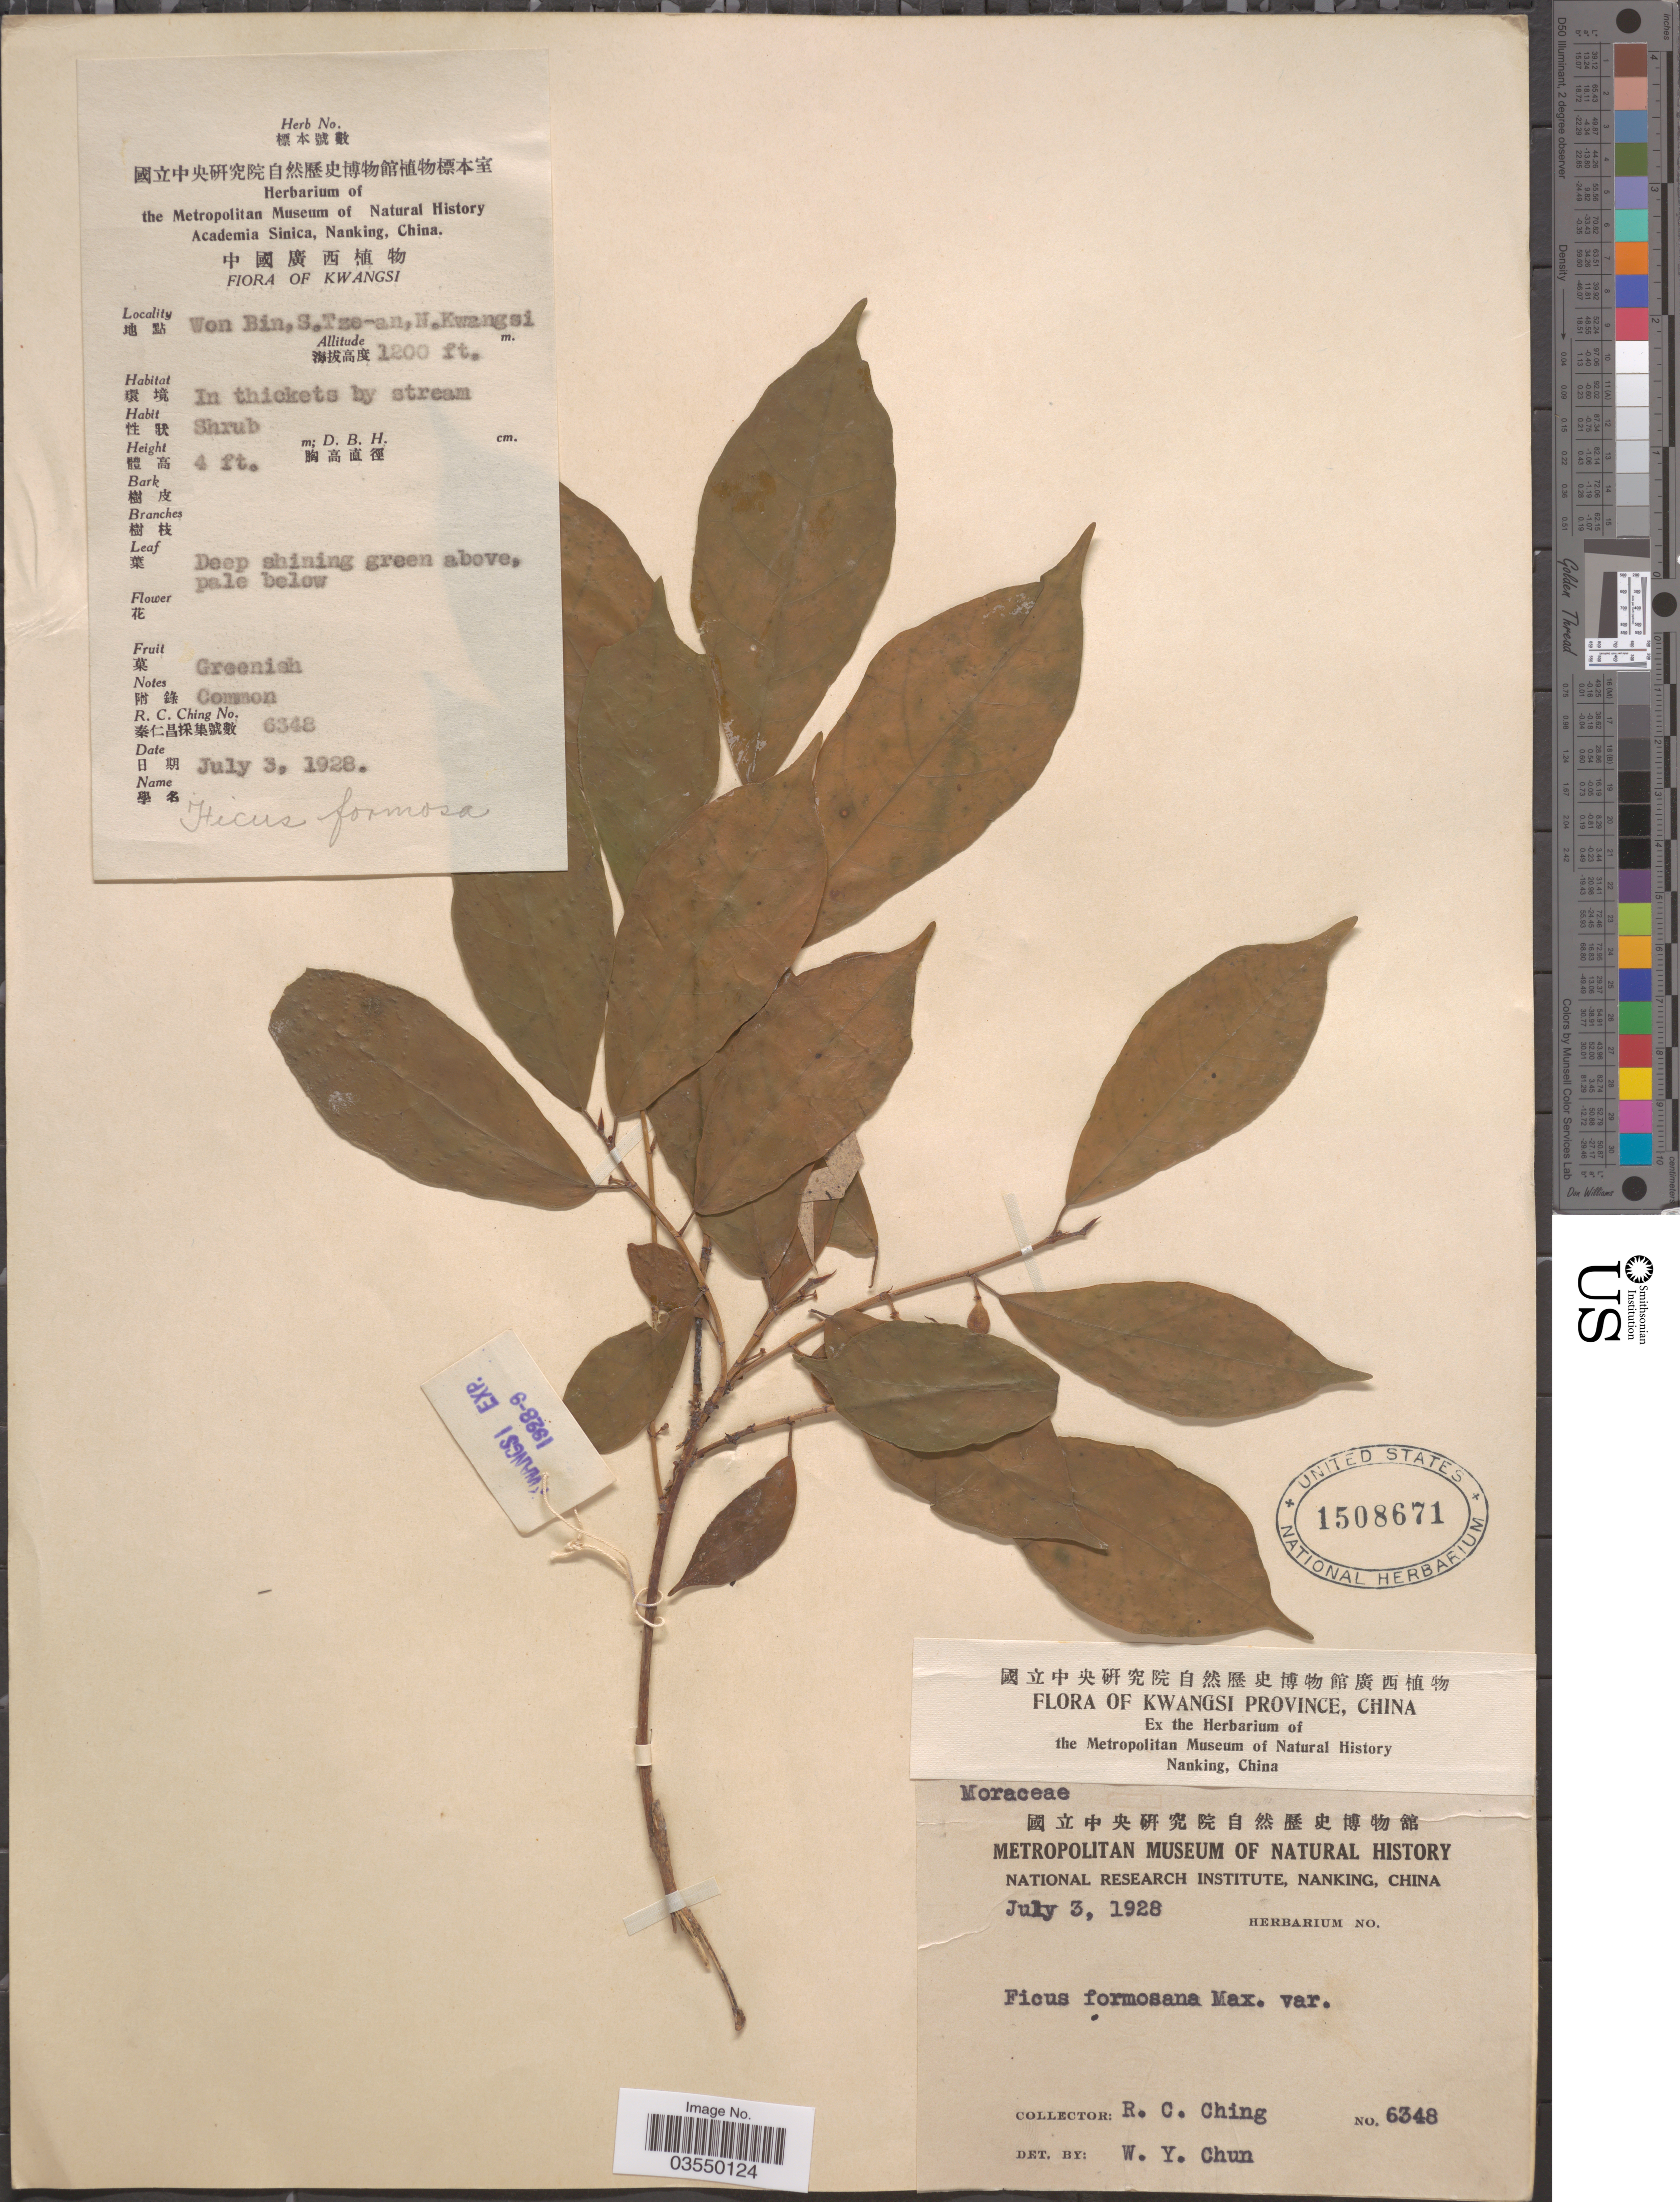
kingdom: Plantae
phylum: Tracheophyta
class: Magnoliopsida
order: Rosales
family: Moraceae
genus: Ficus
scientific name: Ficus formosana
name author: Maxim.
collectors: R. C. Ching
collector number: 6348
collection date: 1928-07-03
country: China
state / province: Guangxi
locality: Kwangsi Province. Won Bin, S. Tze-an, N. Kwangsi.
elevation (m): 366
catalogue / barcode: US 1508671